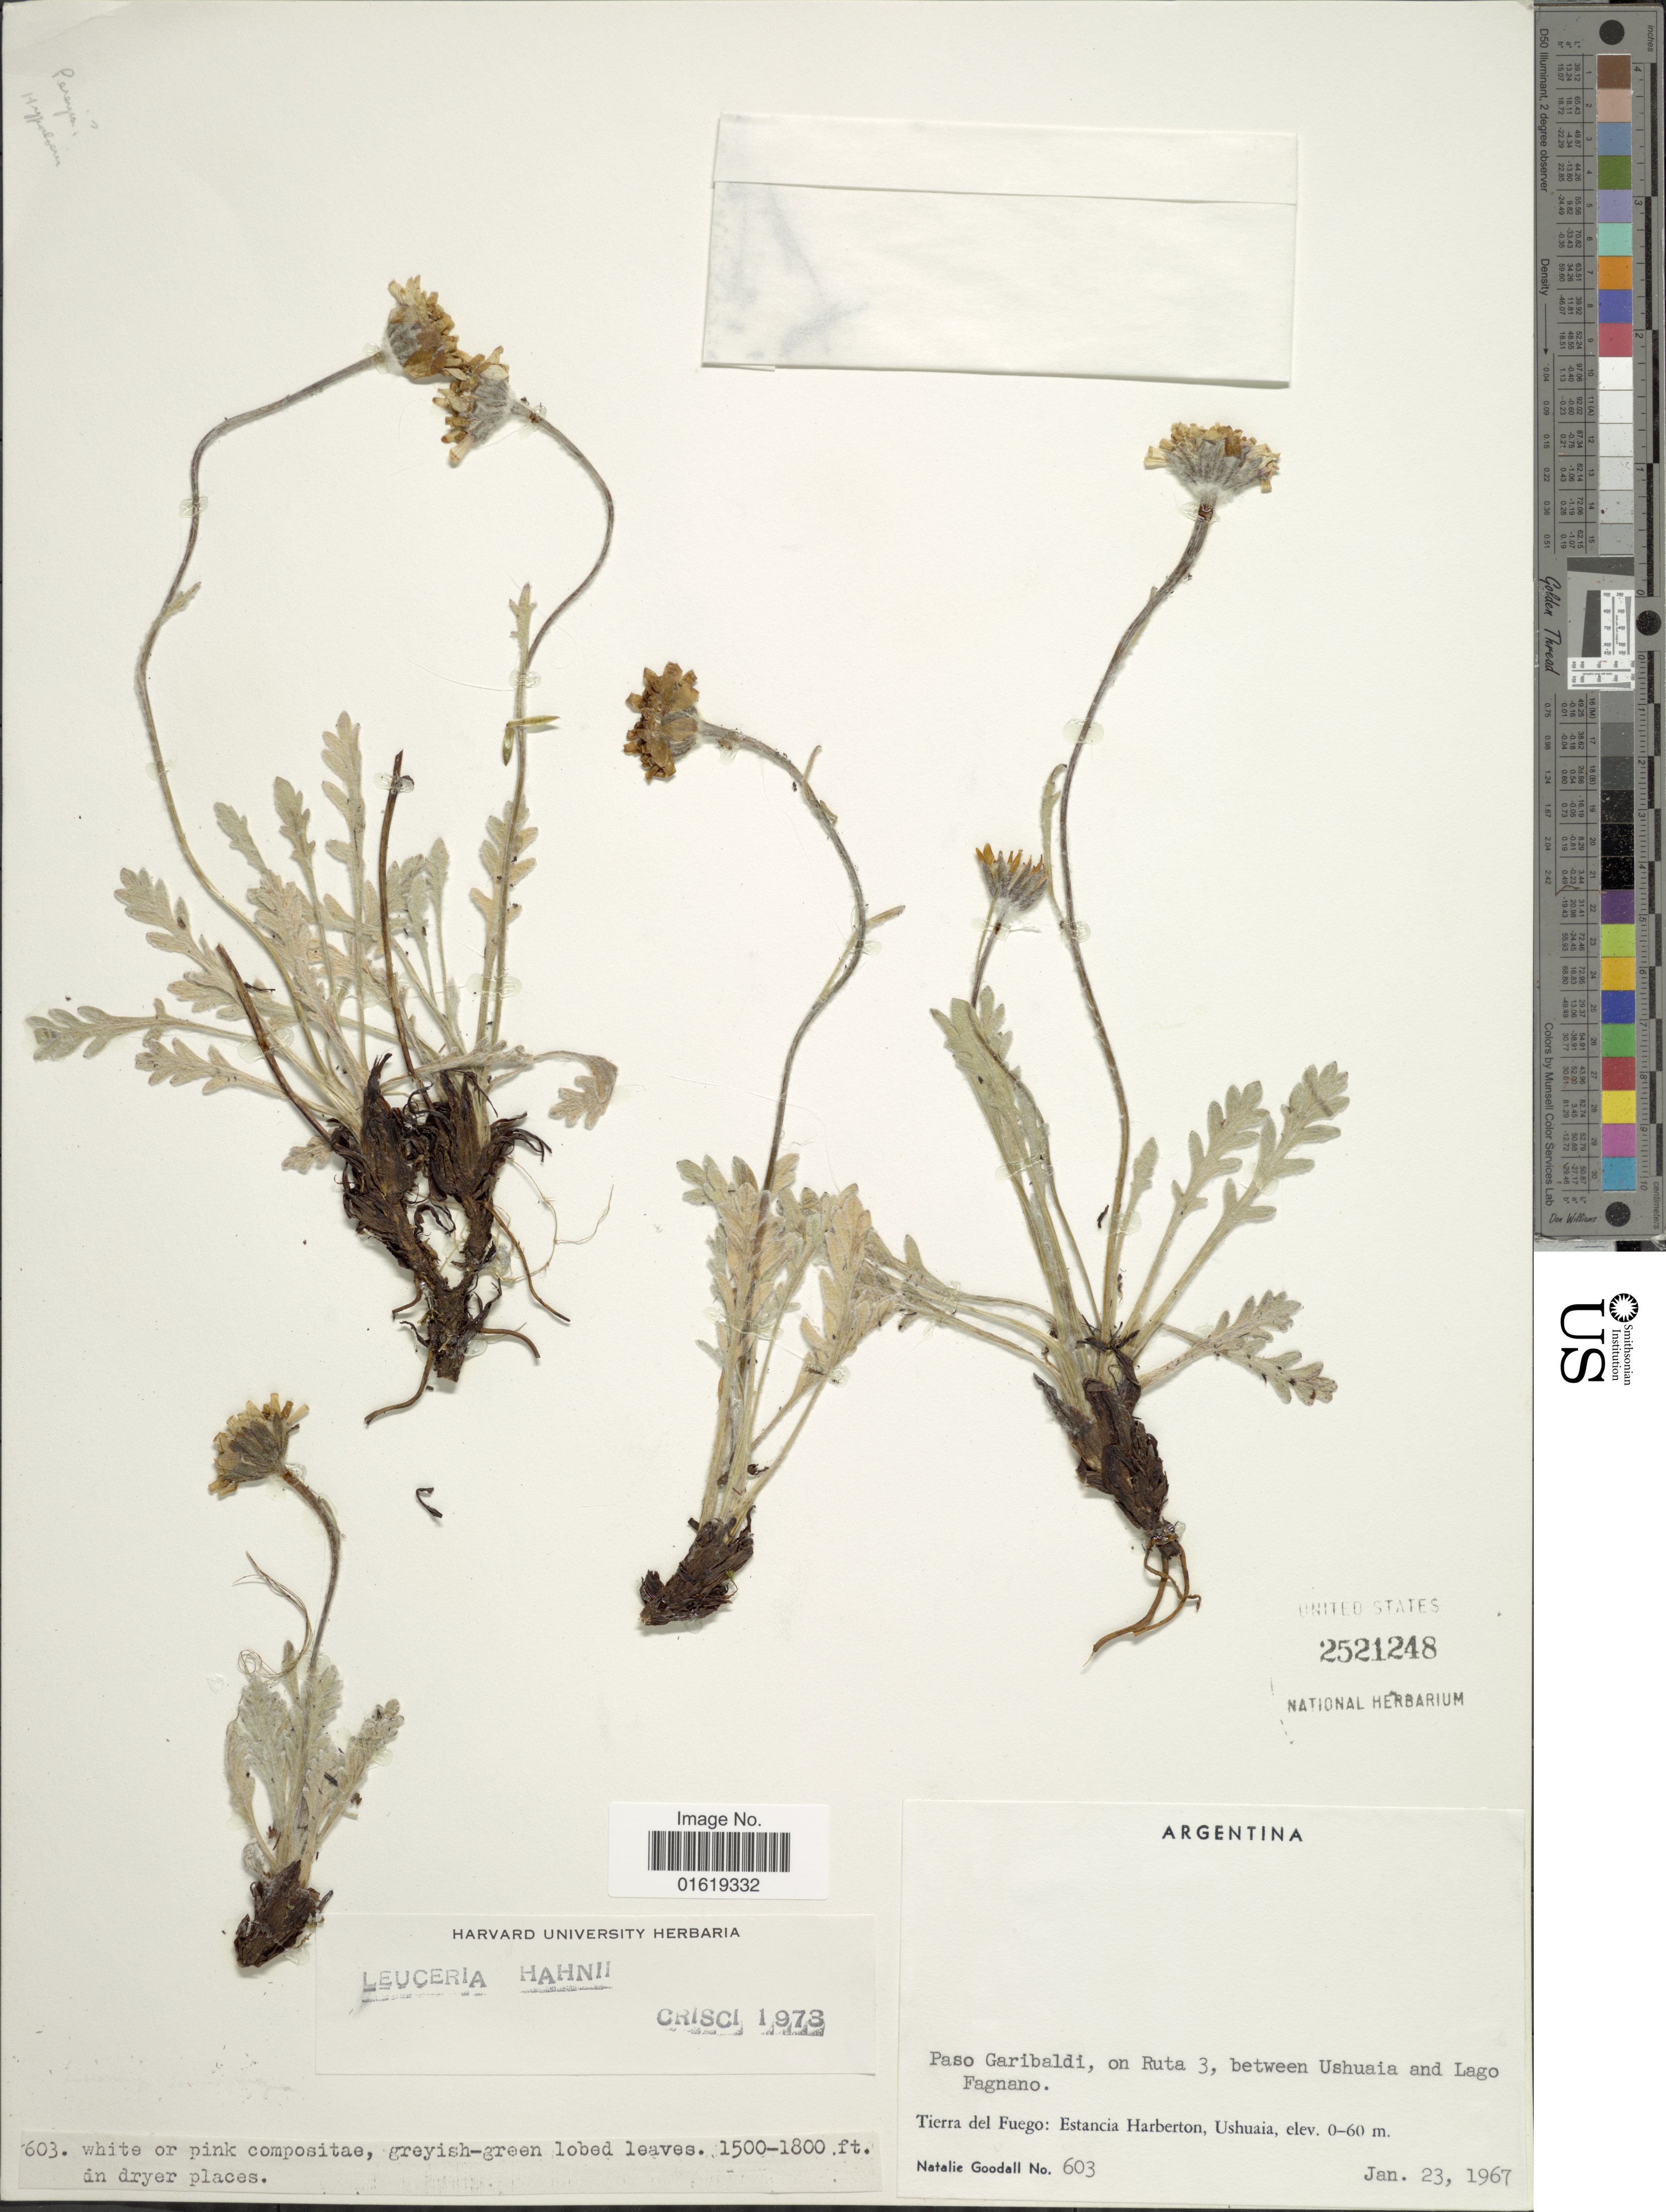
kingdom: Plantae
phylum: Tracheophyta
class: Magnoliopsida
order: Asterales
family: Asteraceae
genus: Leucheria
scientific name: Leucheria hahnii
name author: Franch.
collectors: N. Goodall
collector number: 603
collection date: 1967-01-23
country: Argentina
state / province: Tierra del Fuego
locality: Paso Garibaldi, on Ruta 3, between Ushuaia and Lago Fagnano. Tierra del Fuego: Estancia Harberton, Ushuaia.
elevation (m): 0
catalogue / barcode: US 2521248